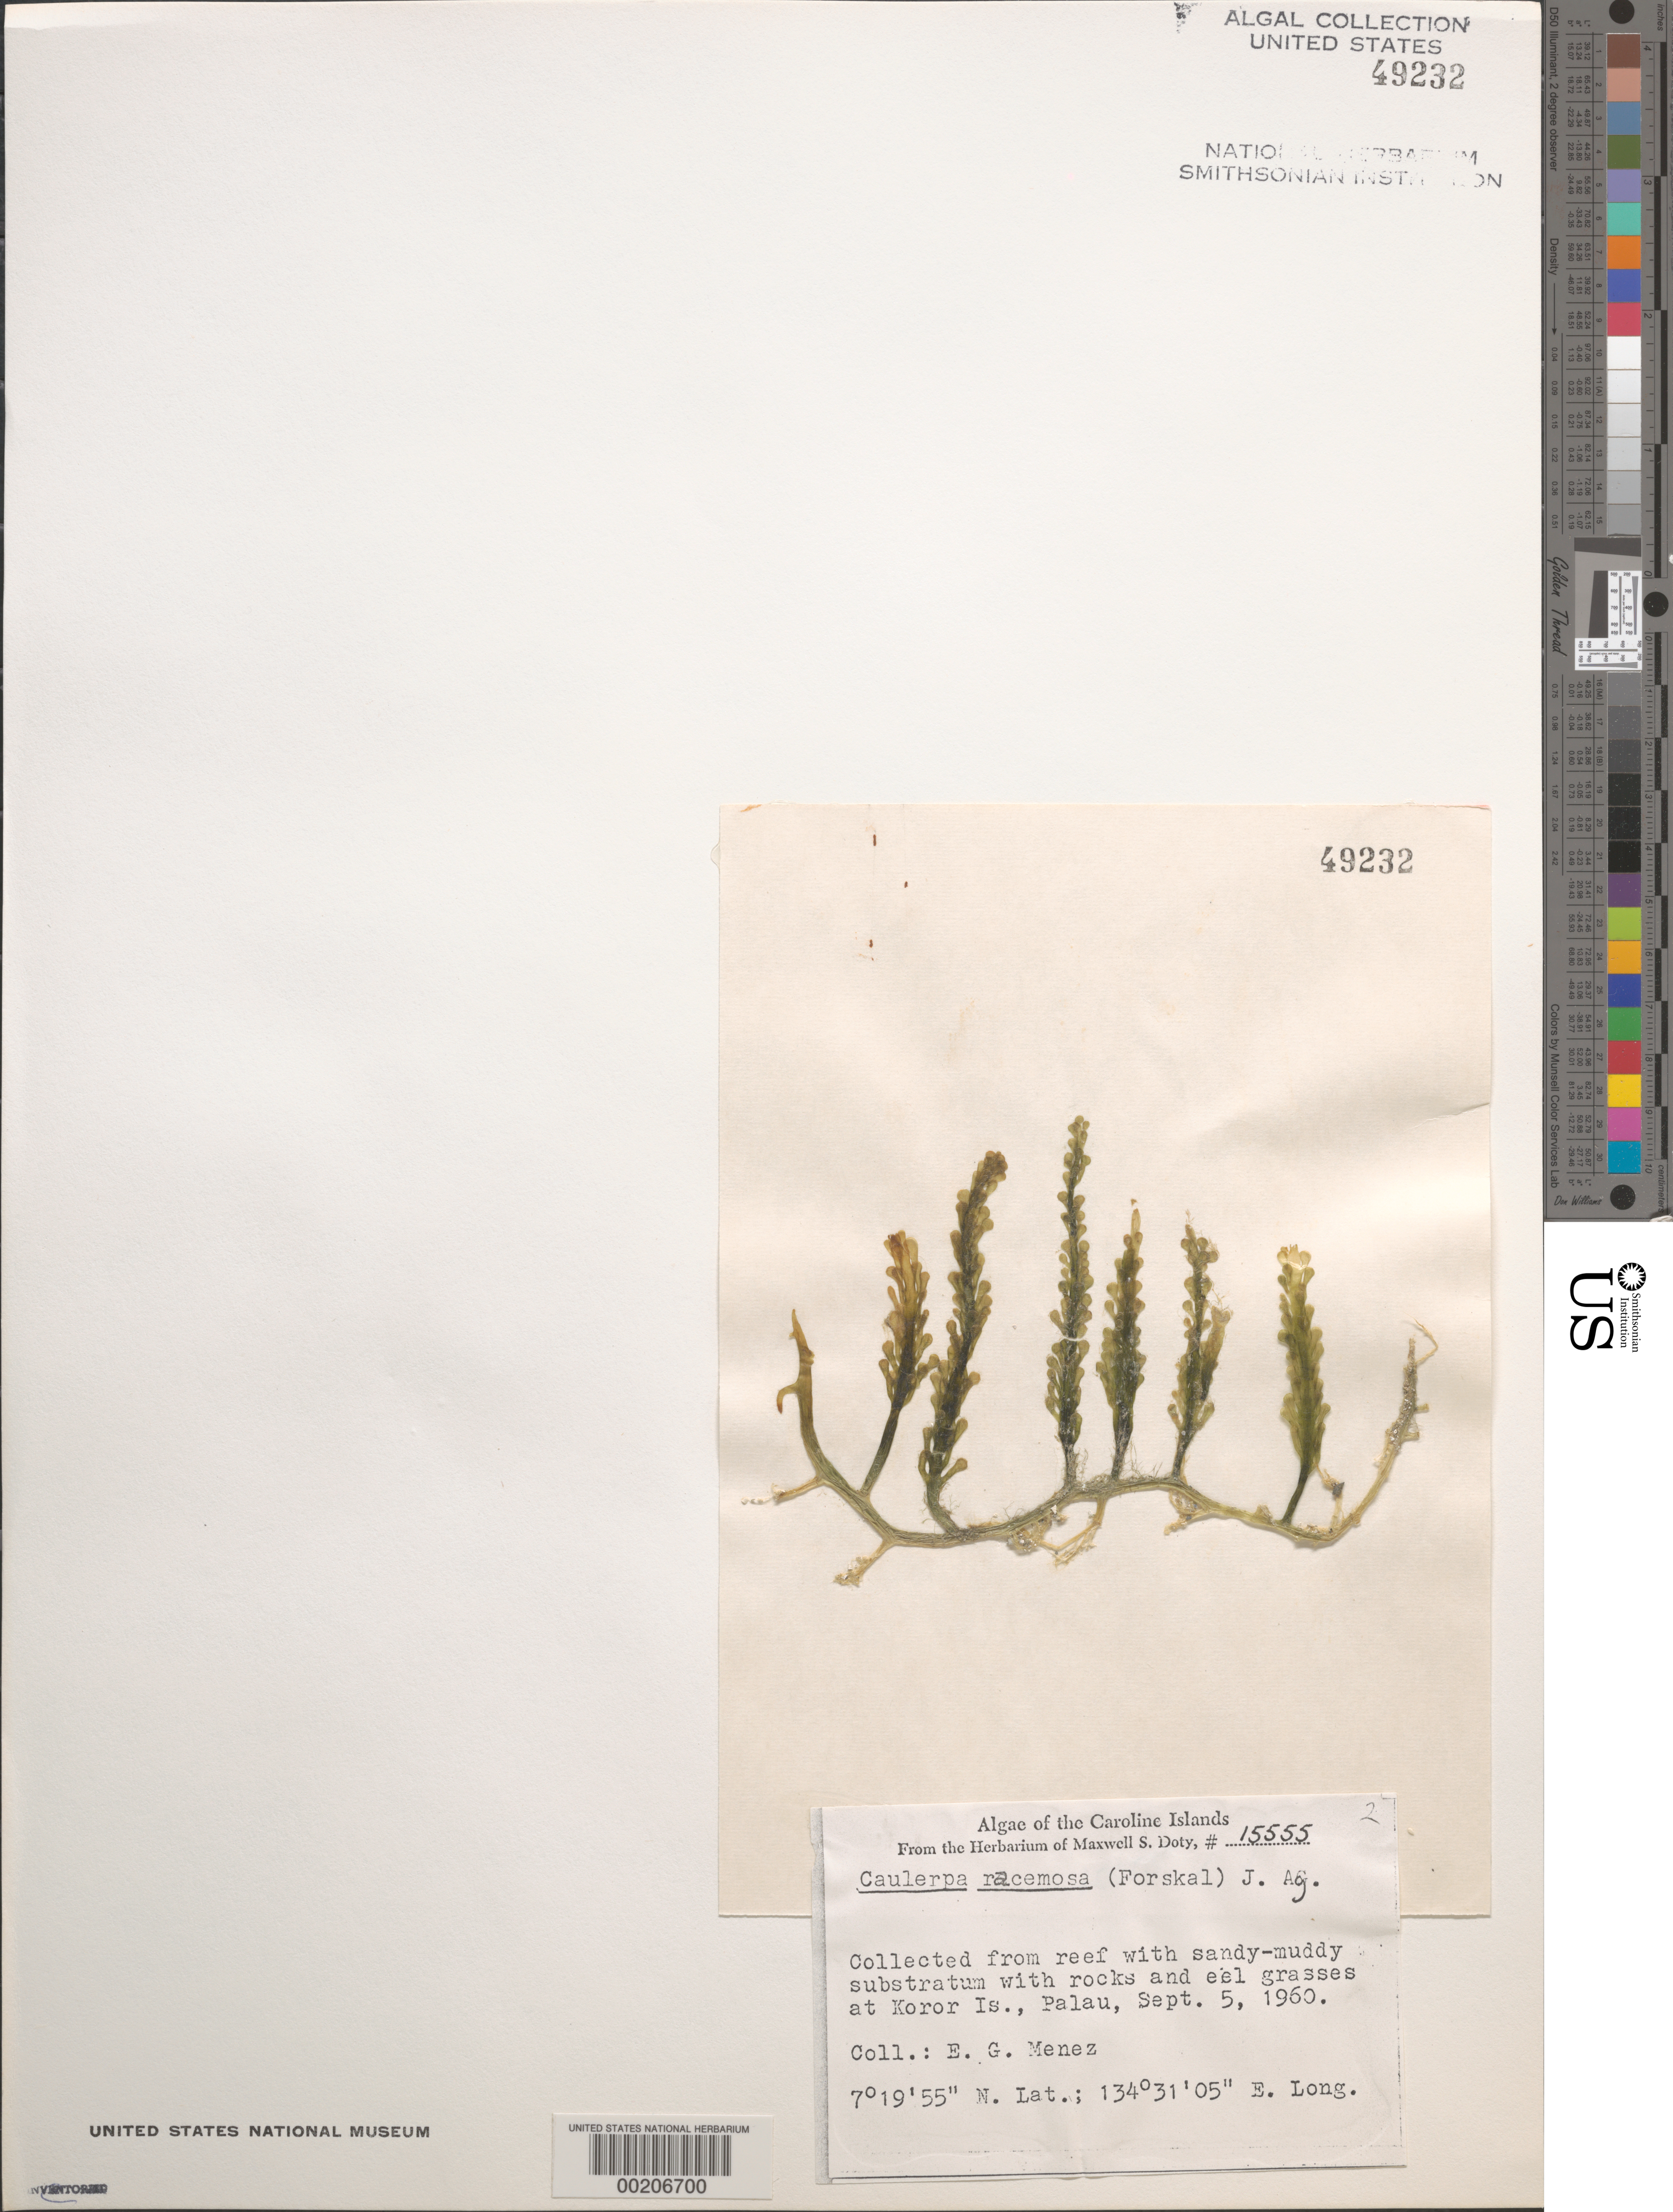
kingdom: Plantae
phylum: Chlorophyta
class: Ulvophyceae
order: Bryopsidales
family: Caulerpaceae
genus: Caulerpa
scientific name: Caulerpa racemosa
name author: (Forssk.) J. Agardh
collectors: Meñez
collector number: MSD 15555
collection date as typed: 05 Sep 1960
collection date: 1960-09-05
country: Palau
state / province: Koror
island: Oreor (Koror)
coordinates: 7 19' 55" N, 134 31' 05" E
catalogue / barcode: US 49232